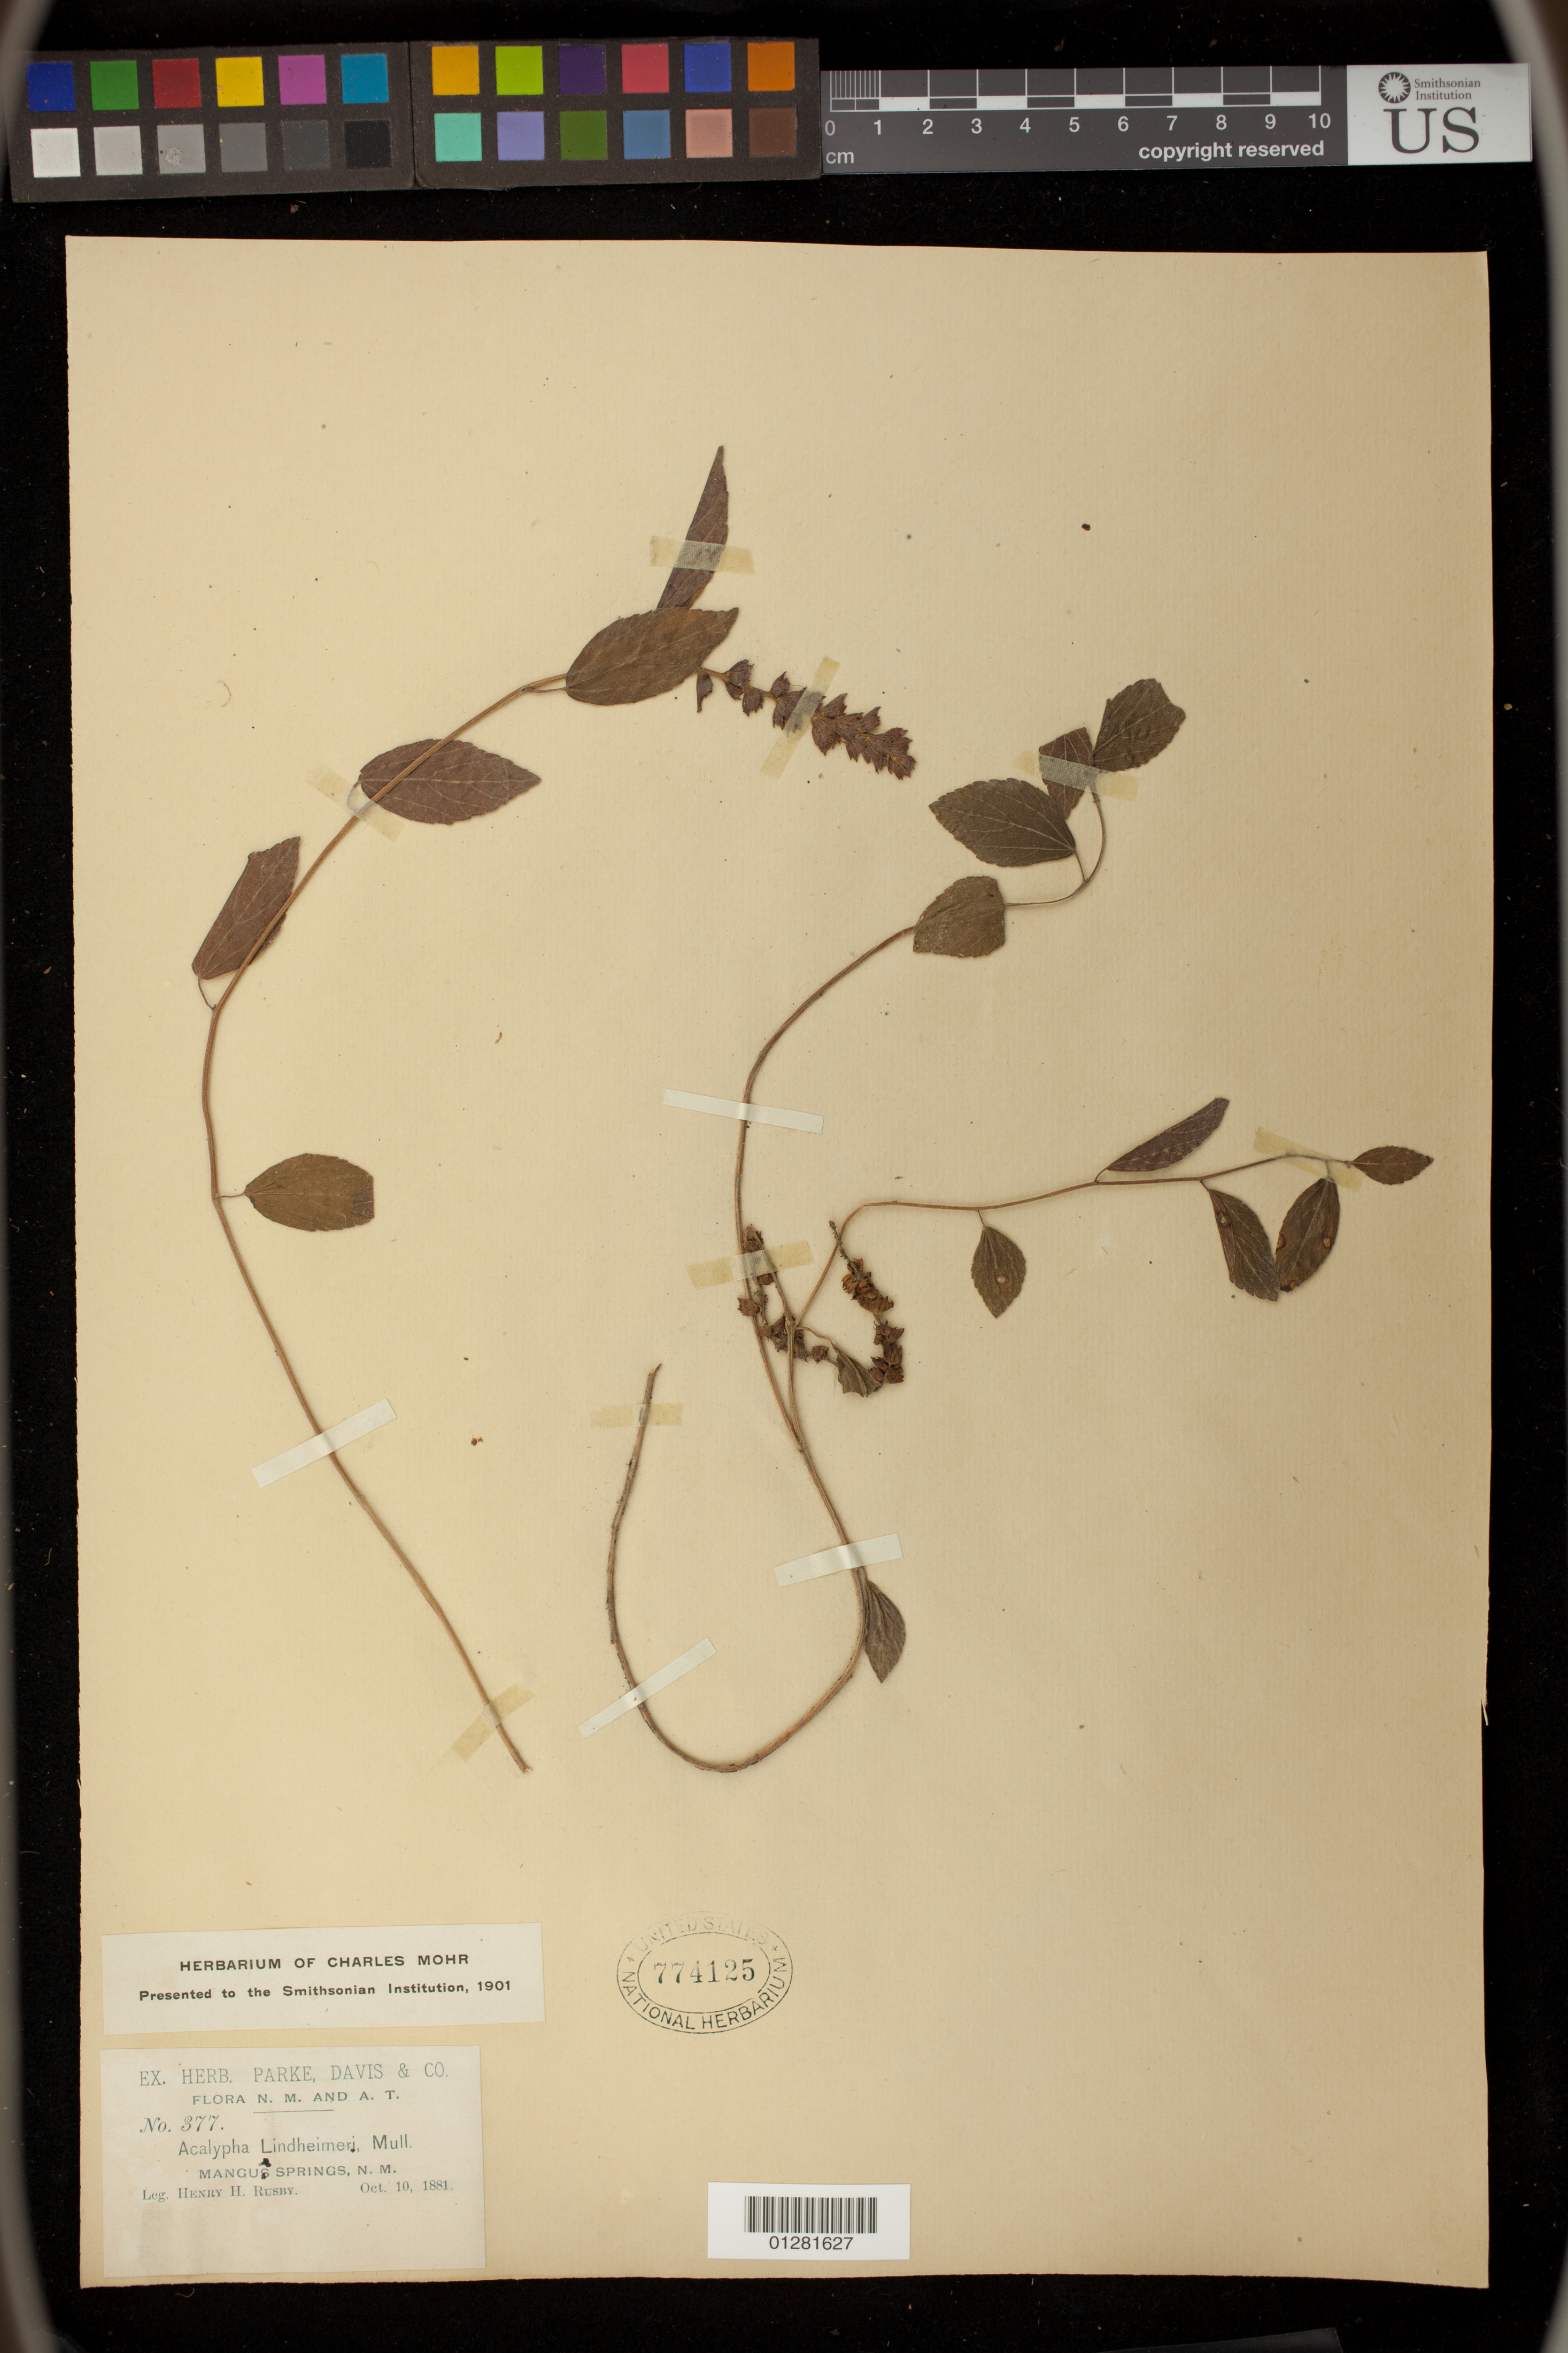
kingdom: Plantae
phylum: Tracheophyta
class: Magnoliopsida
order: Malpighiales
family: Euphorbiaceae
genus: Acalypha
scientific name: Acalypha lindheimeri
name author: Müll. Arg.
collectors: H. H. Rusby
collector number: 377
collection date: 1881-10-10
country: United States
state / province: New Mexico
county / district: Grant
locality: Mangus Springs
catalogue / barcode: US 774125